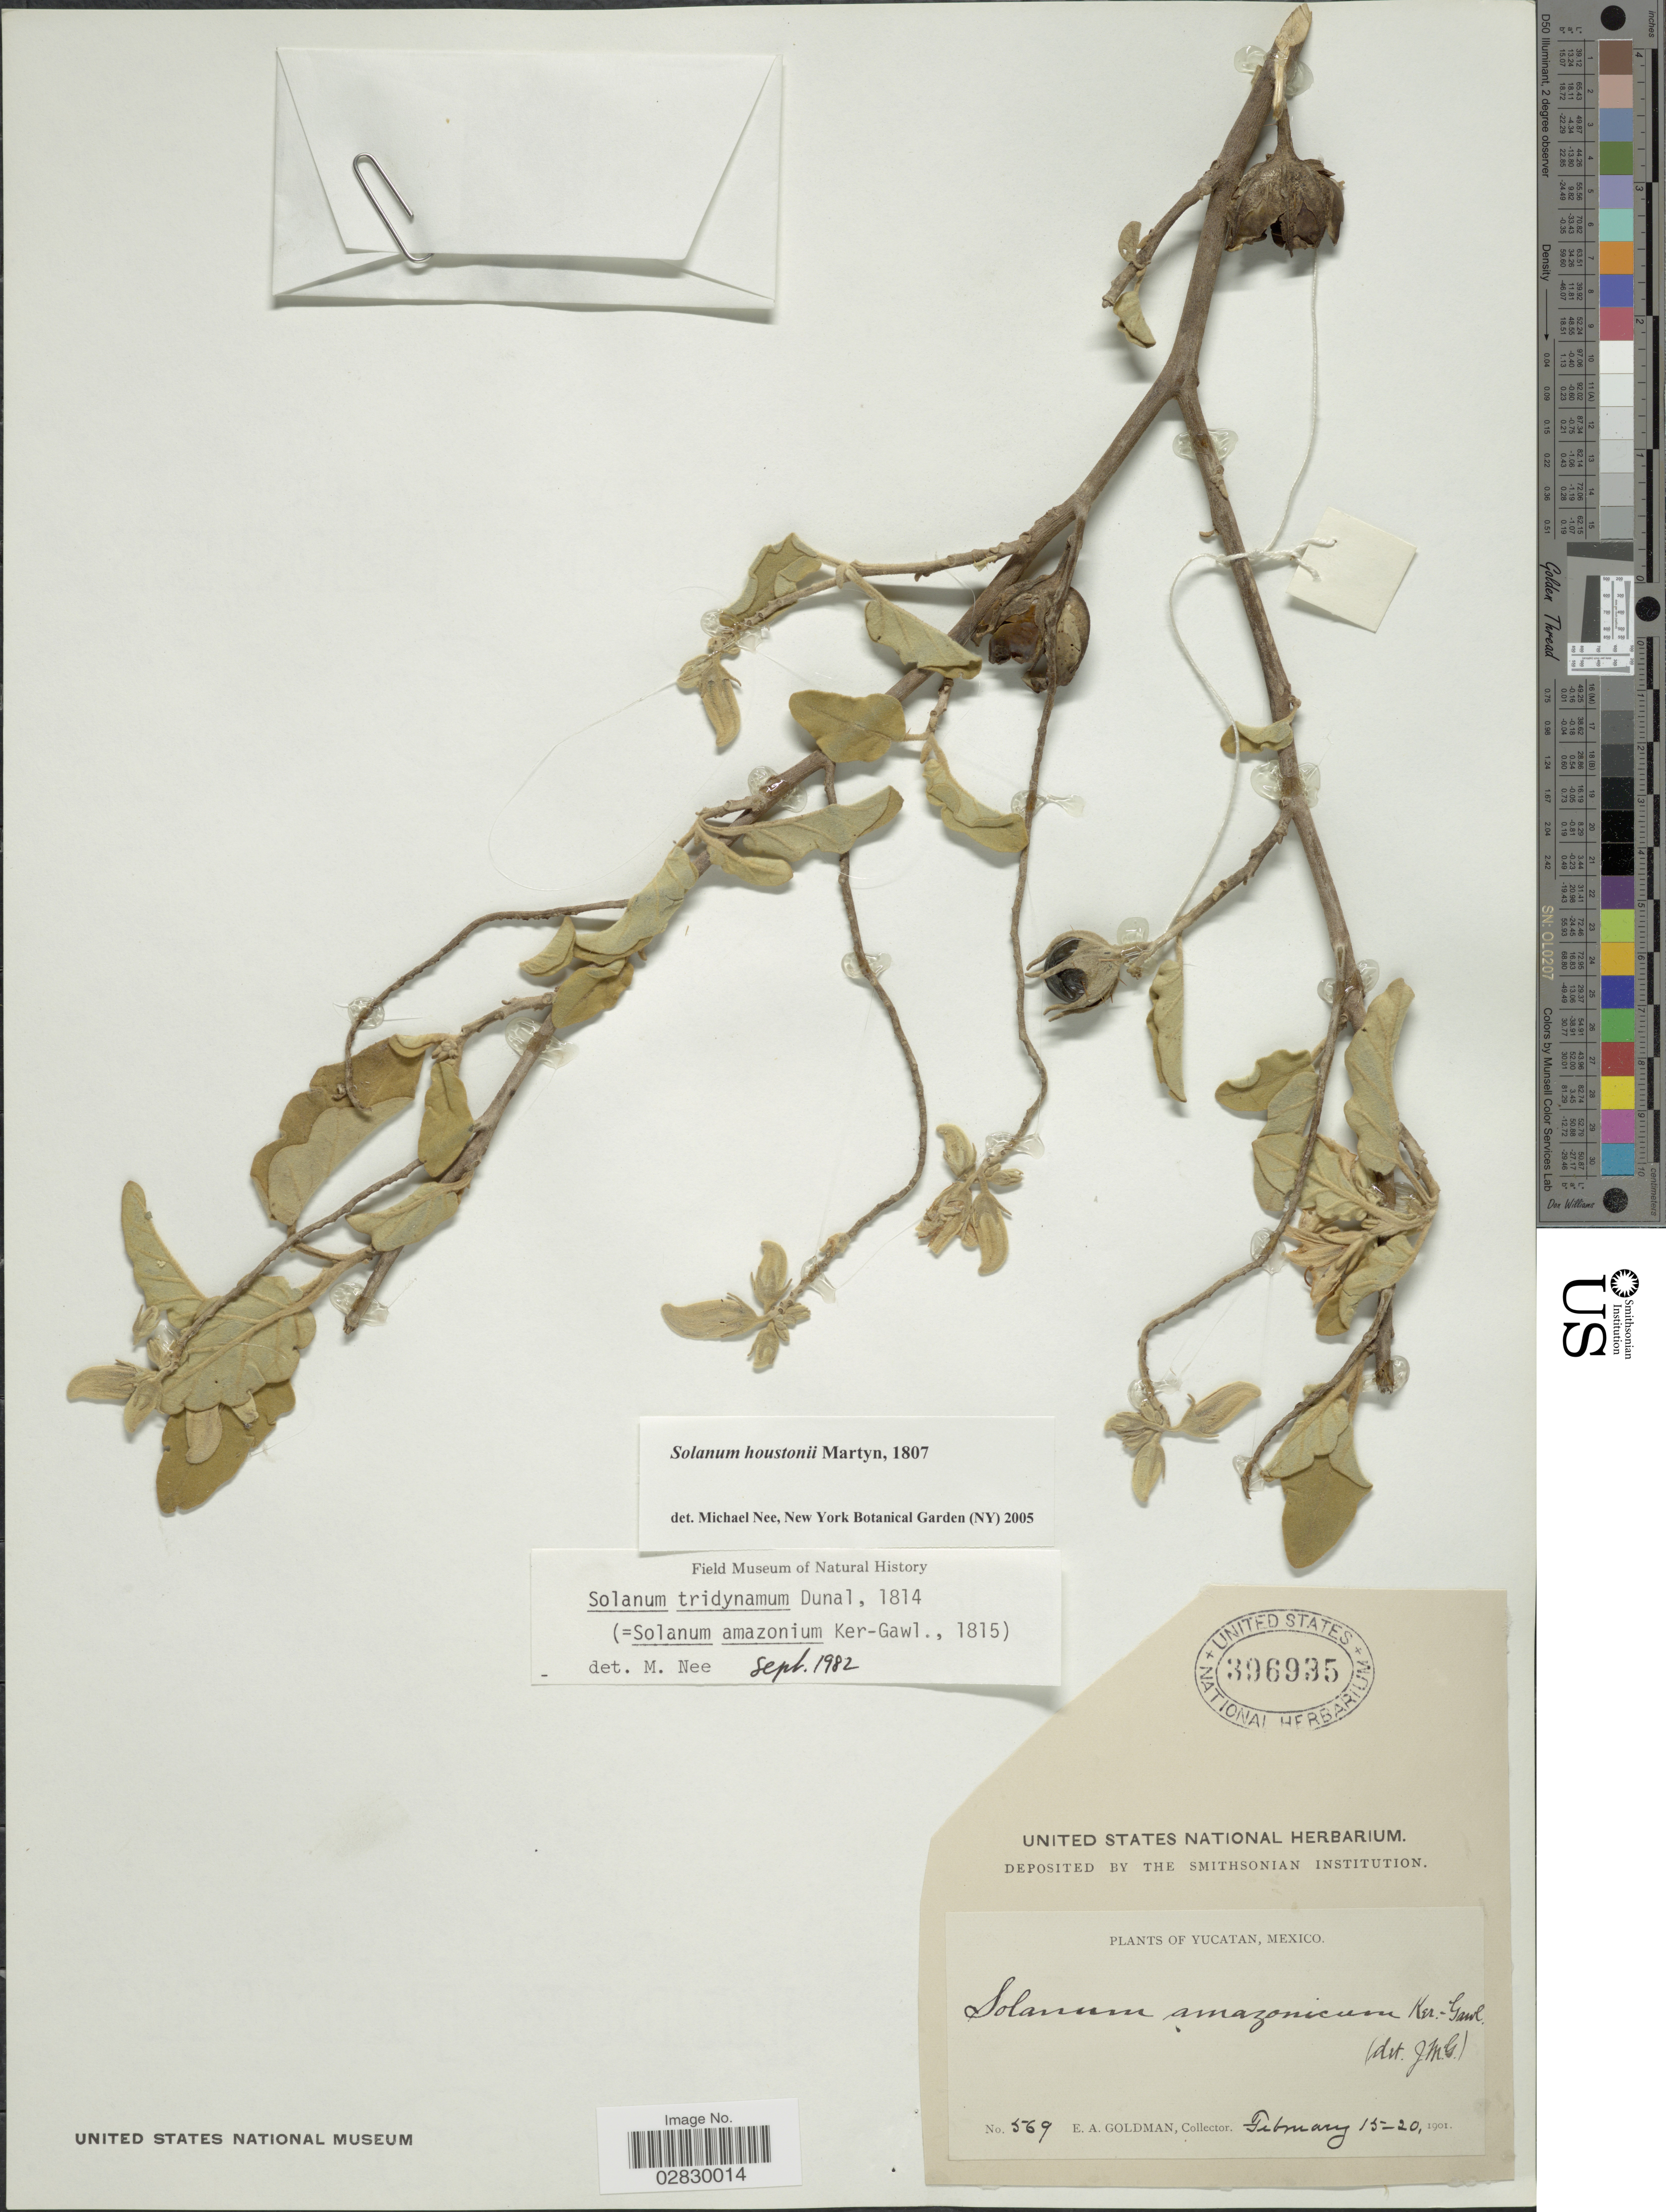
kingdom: Plantae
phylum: Tracheophyta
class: Magnoliopsida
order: Solanales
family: Solanaceae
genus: Solanum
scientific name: Solanum houstonii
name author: Dunal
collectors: E. A. Goldman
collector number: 569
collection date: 1901-02-15/1901-02-20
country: Mexico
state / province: Yucatán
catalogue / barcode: US 396935